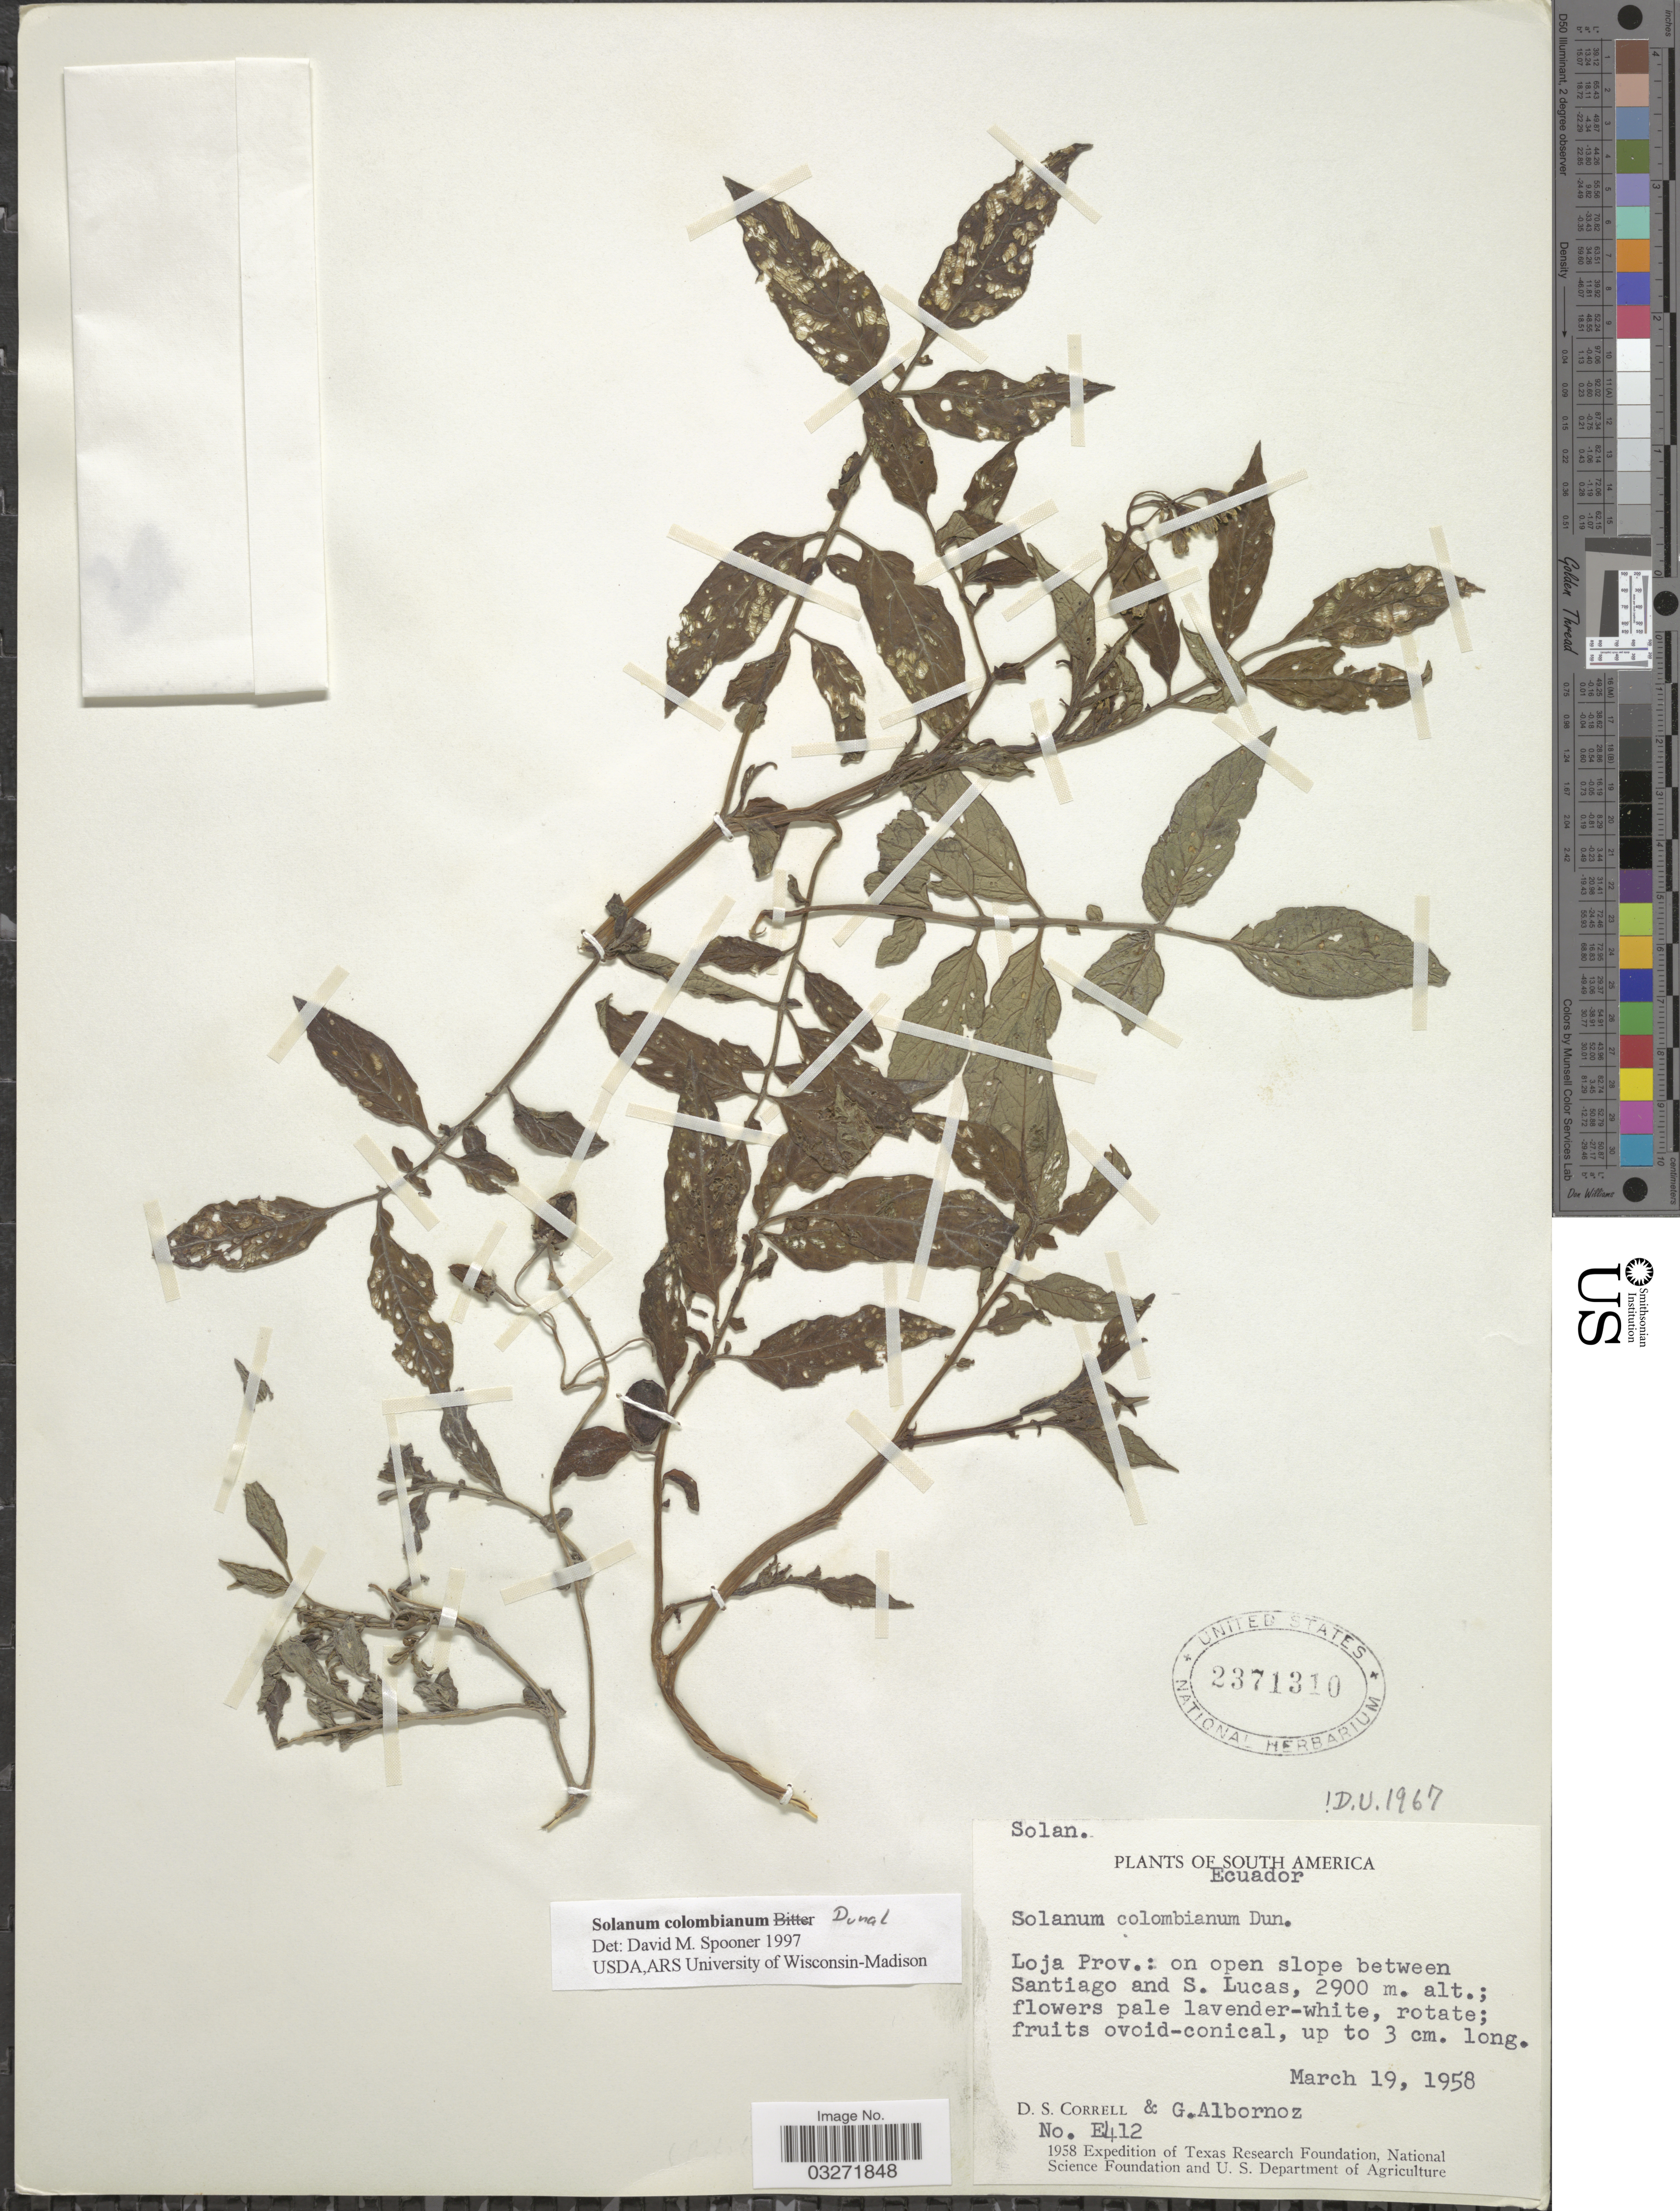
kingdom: Plantae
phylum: Tracheophyta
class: Magnoliopsida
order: Solanales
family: Solanaceae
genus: Solanum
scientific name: Solanum colombianum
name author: Dunal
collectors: D. S. Correll & G. Albornoz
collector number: E412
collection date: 1958-03-19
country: Ecuador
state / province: Loja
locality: On open slope between Santiago and S. Lucas.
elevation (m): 2900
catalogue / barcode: US 2371310